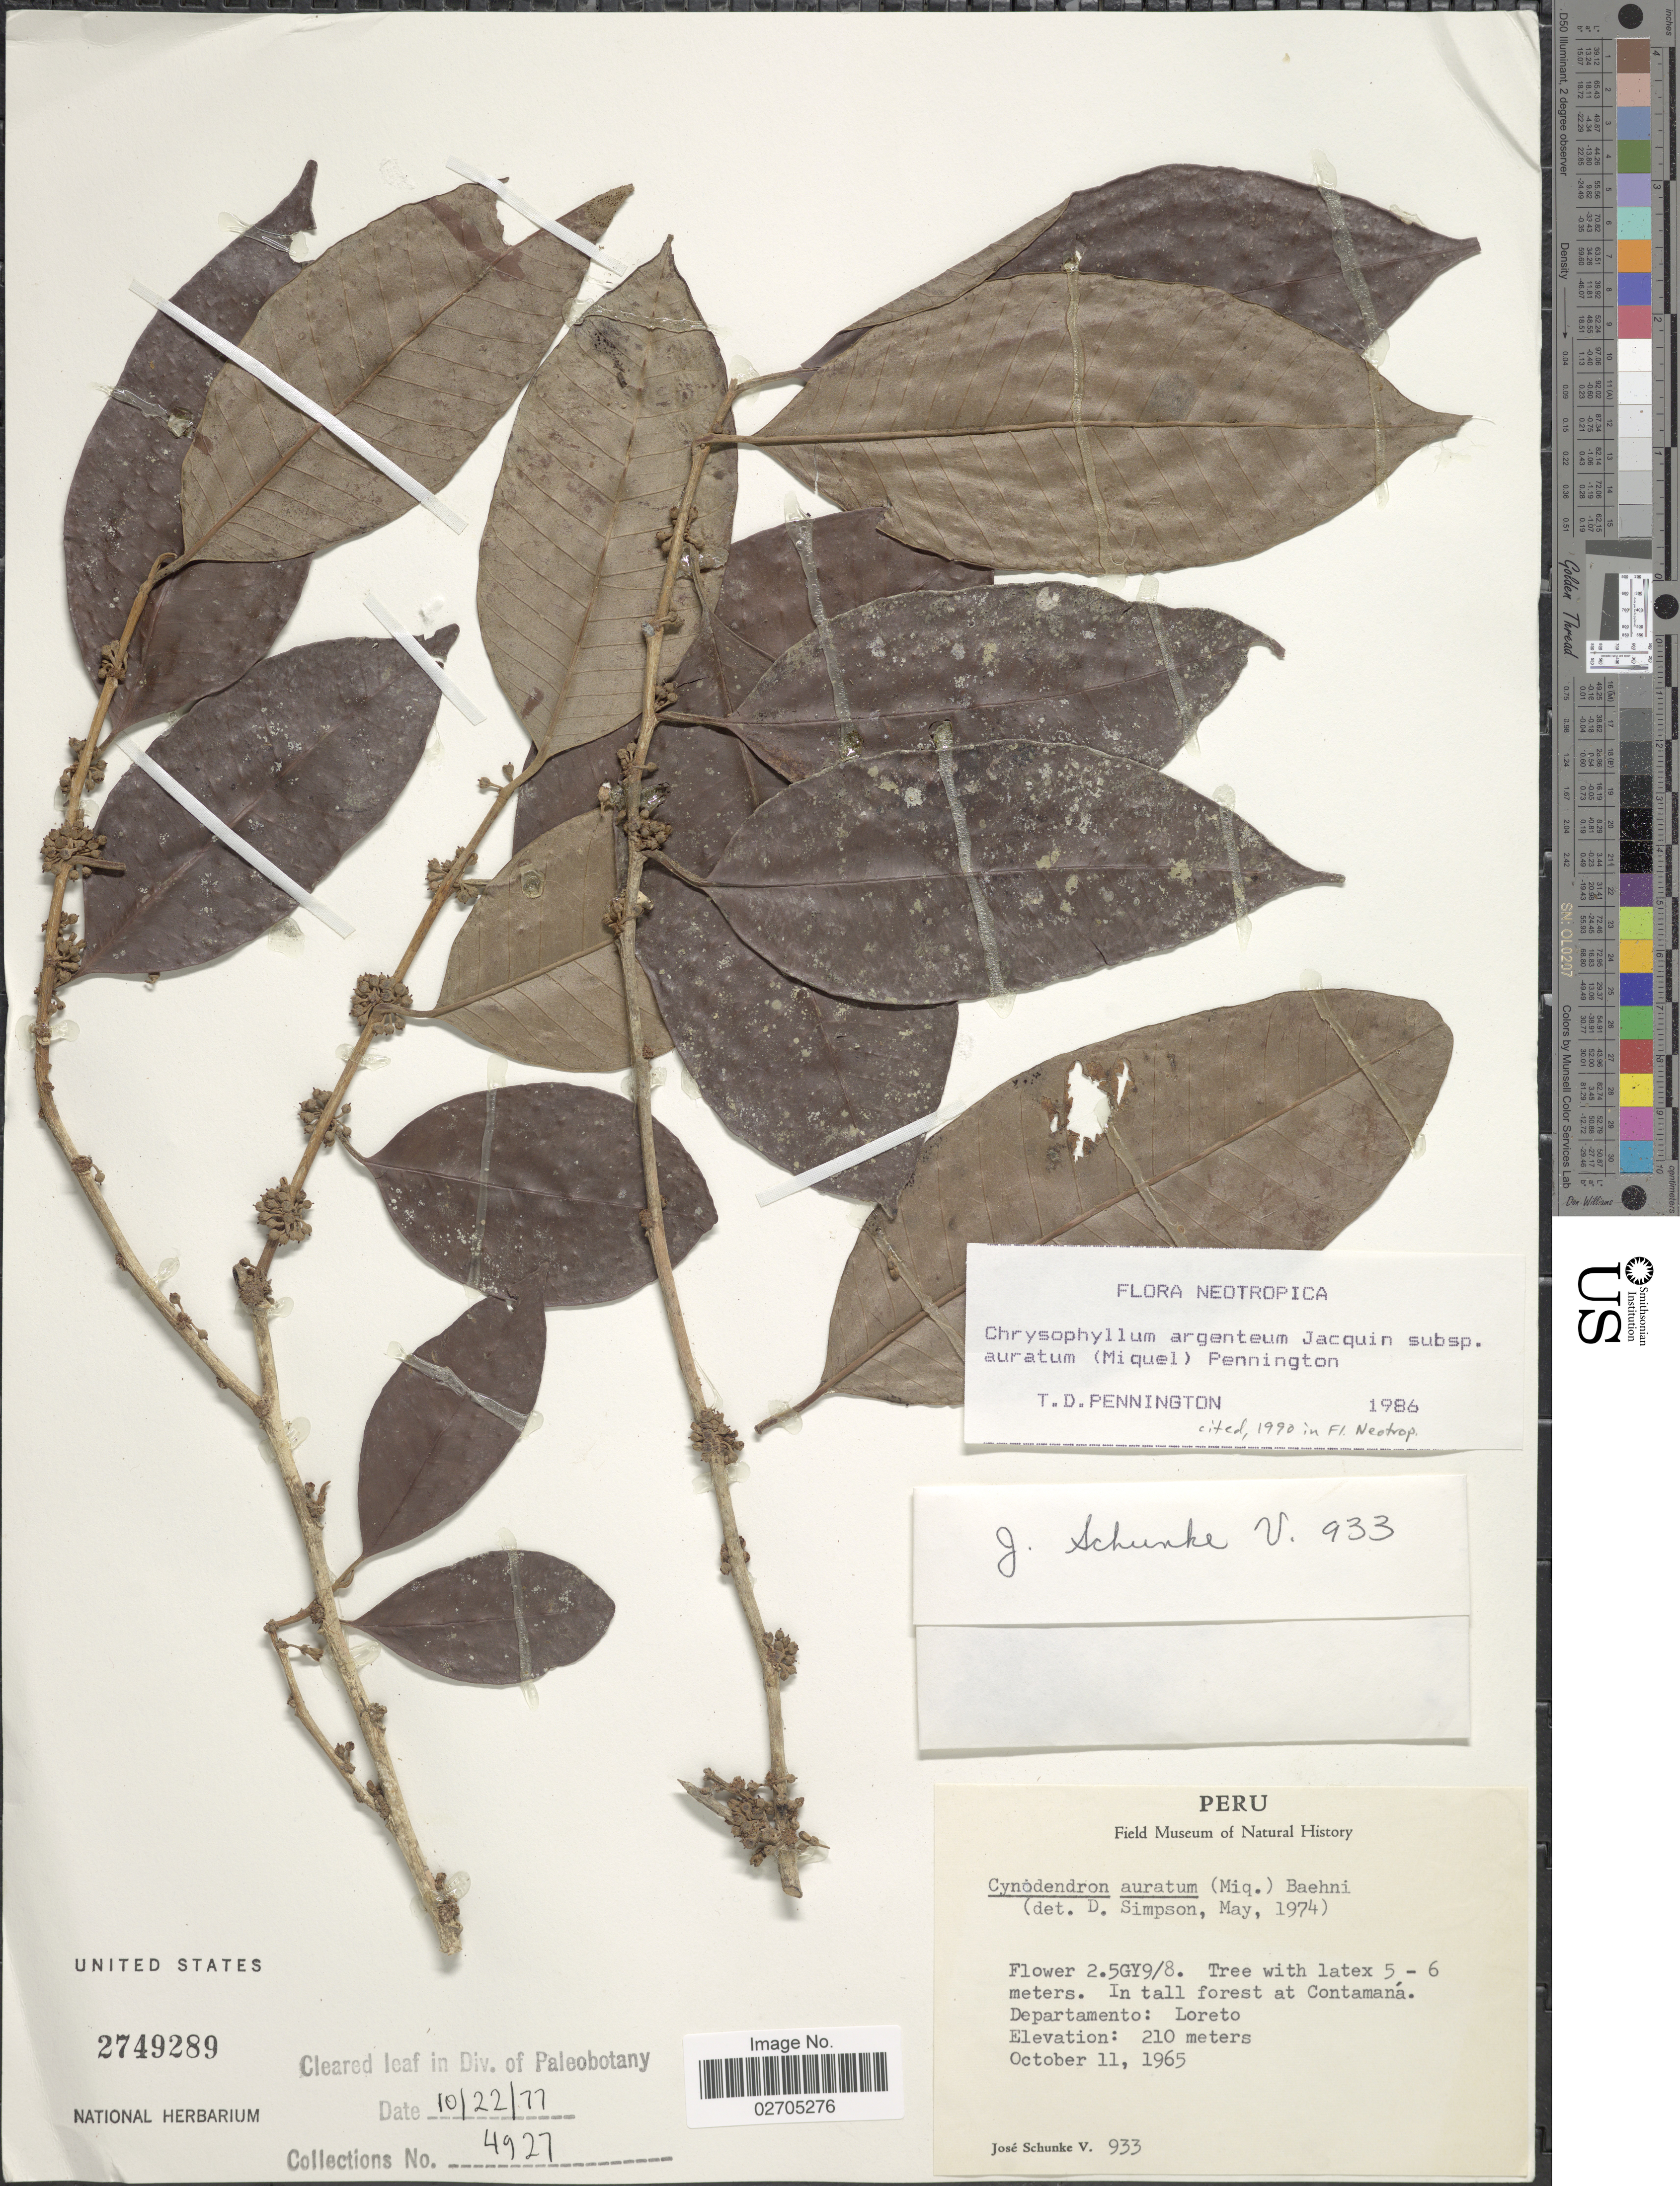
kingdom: Plantae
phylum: Tracheophyta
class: Magnoliopsida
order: Ericales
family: Sapotaceae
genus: Chrysophyllum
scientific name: Chrysophyllum argenteum subsp. auratum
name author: (Miq.) T.D. Penn.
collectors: J. Schunke Vigo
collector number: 933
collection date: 1965-10-11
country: Peru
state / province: Loreto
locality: In tall forest at Contamana.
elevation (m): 210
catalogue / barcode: US 2749289